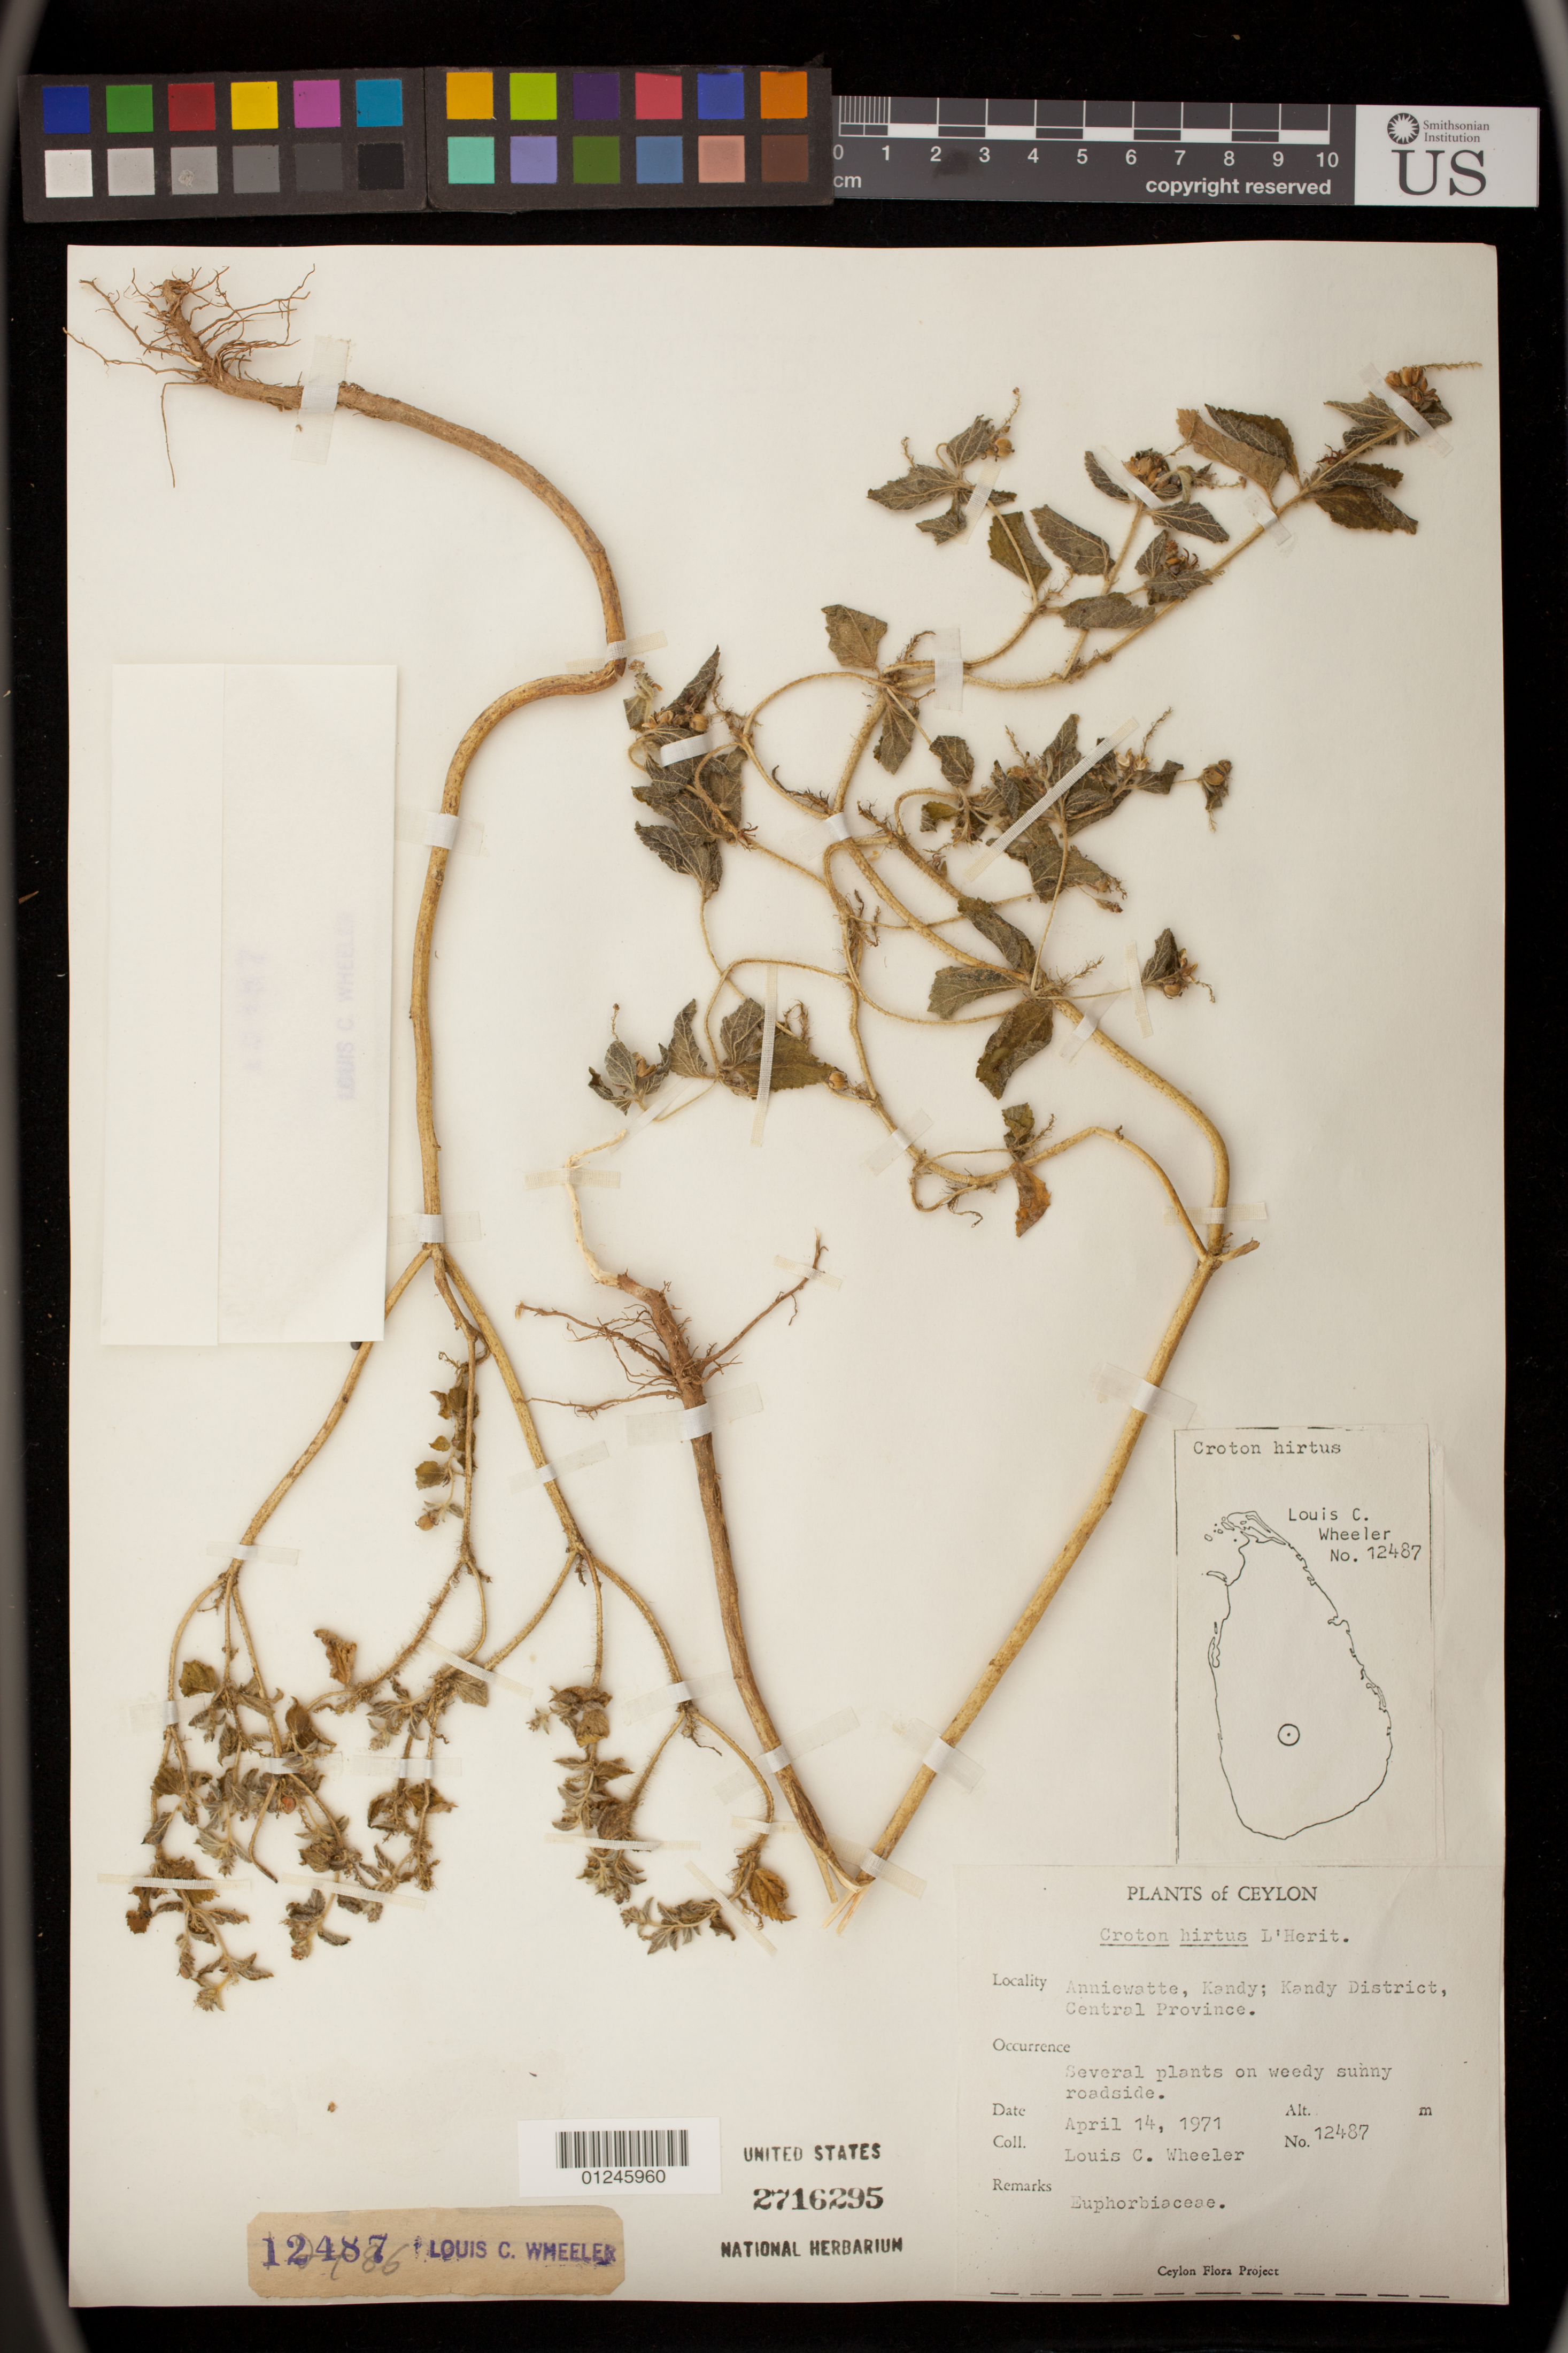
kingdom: Plantae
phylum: Tracheophyta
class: Magnoliopsida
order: Malpighiales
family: Euphorbiaceae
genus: Croton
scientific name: Croton hirtus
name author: L'Hér.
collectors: L. C. Wheeler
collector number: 12487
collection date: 1971-04-14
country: Sri Lanka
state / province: Central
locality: Anniewatte, Kandy District.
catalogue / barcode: US 2716295